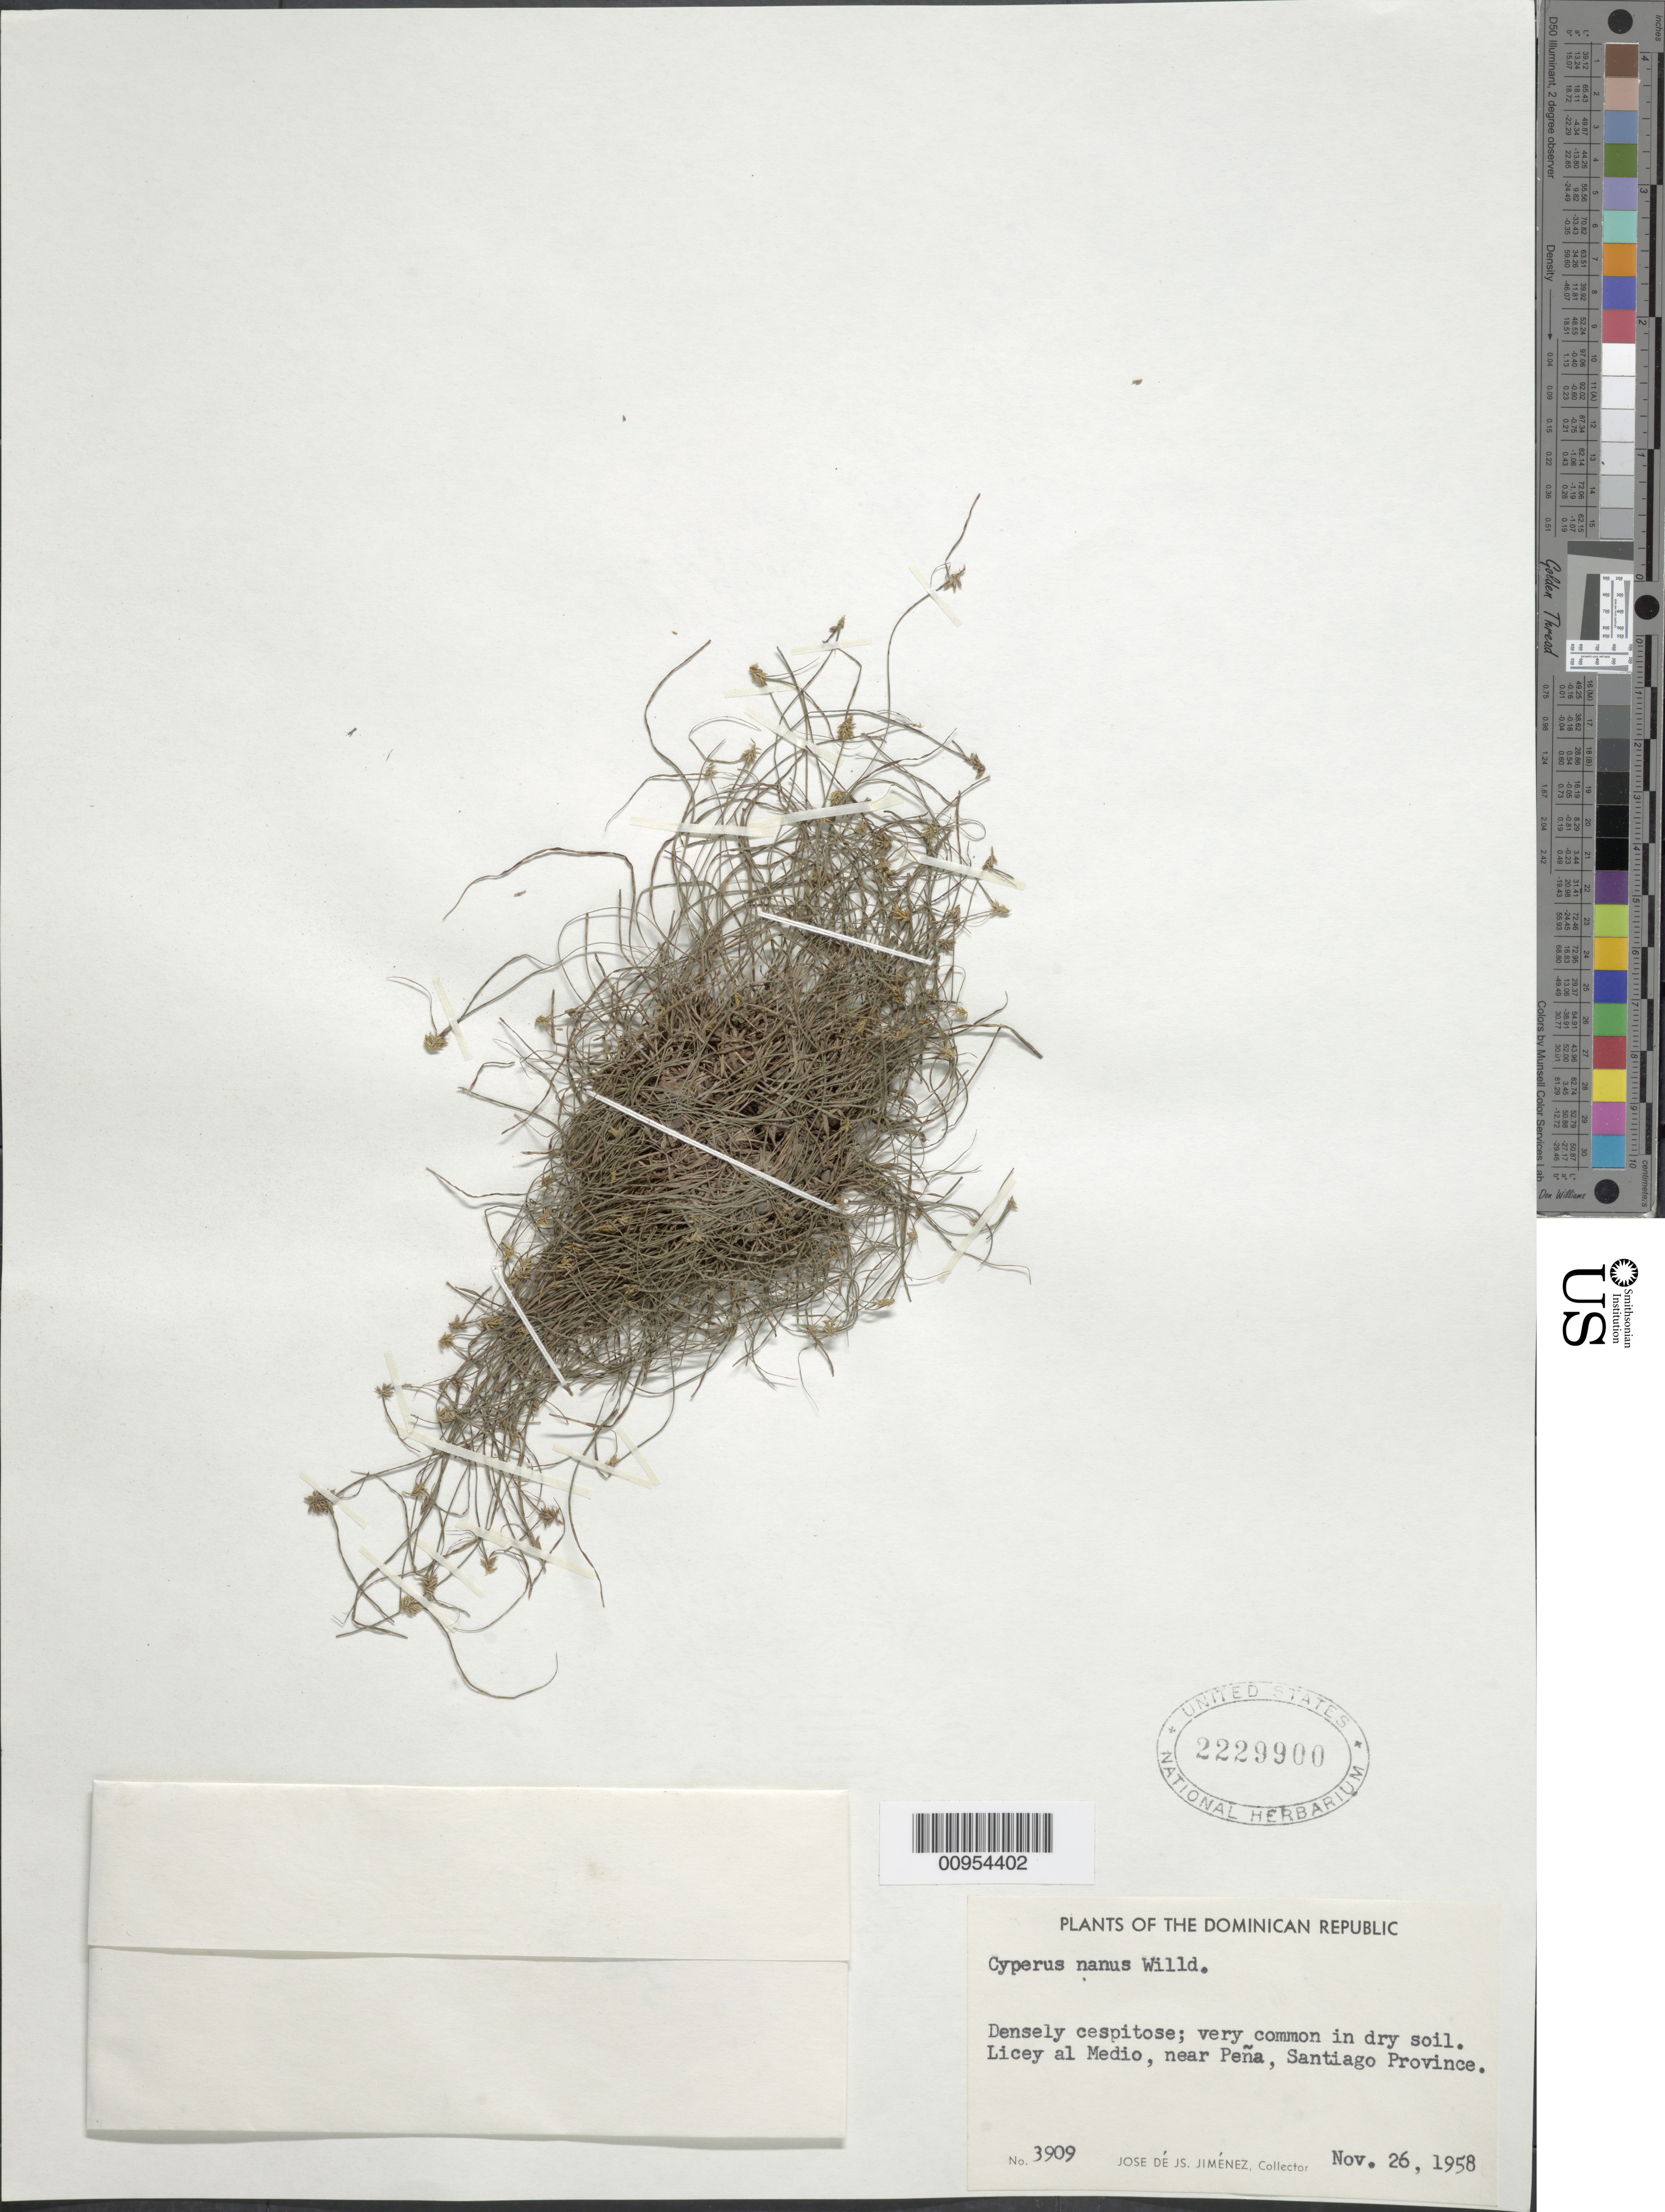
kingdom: Plantae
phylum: Tracheophyta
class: Liliopsida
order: Poales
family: Cyperaceae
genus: Cyperus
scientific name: Cyperus nanus var. nanus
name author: Willd.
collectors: J. J. Jiménez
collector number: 3909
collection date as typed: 26 Nov 1958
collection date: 1958-11-26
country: Dominican Republic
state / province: Santiago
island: Hispaniola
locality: Licey al Medio, near Peña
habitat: In dry soil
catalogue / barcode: US 2229900